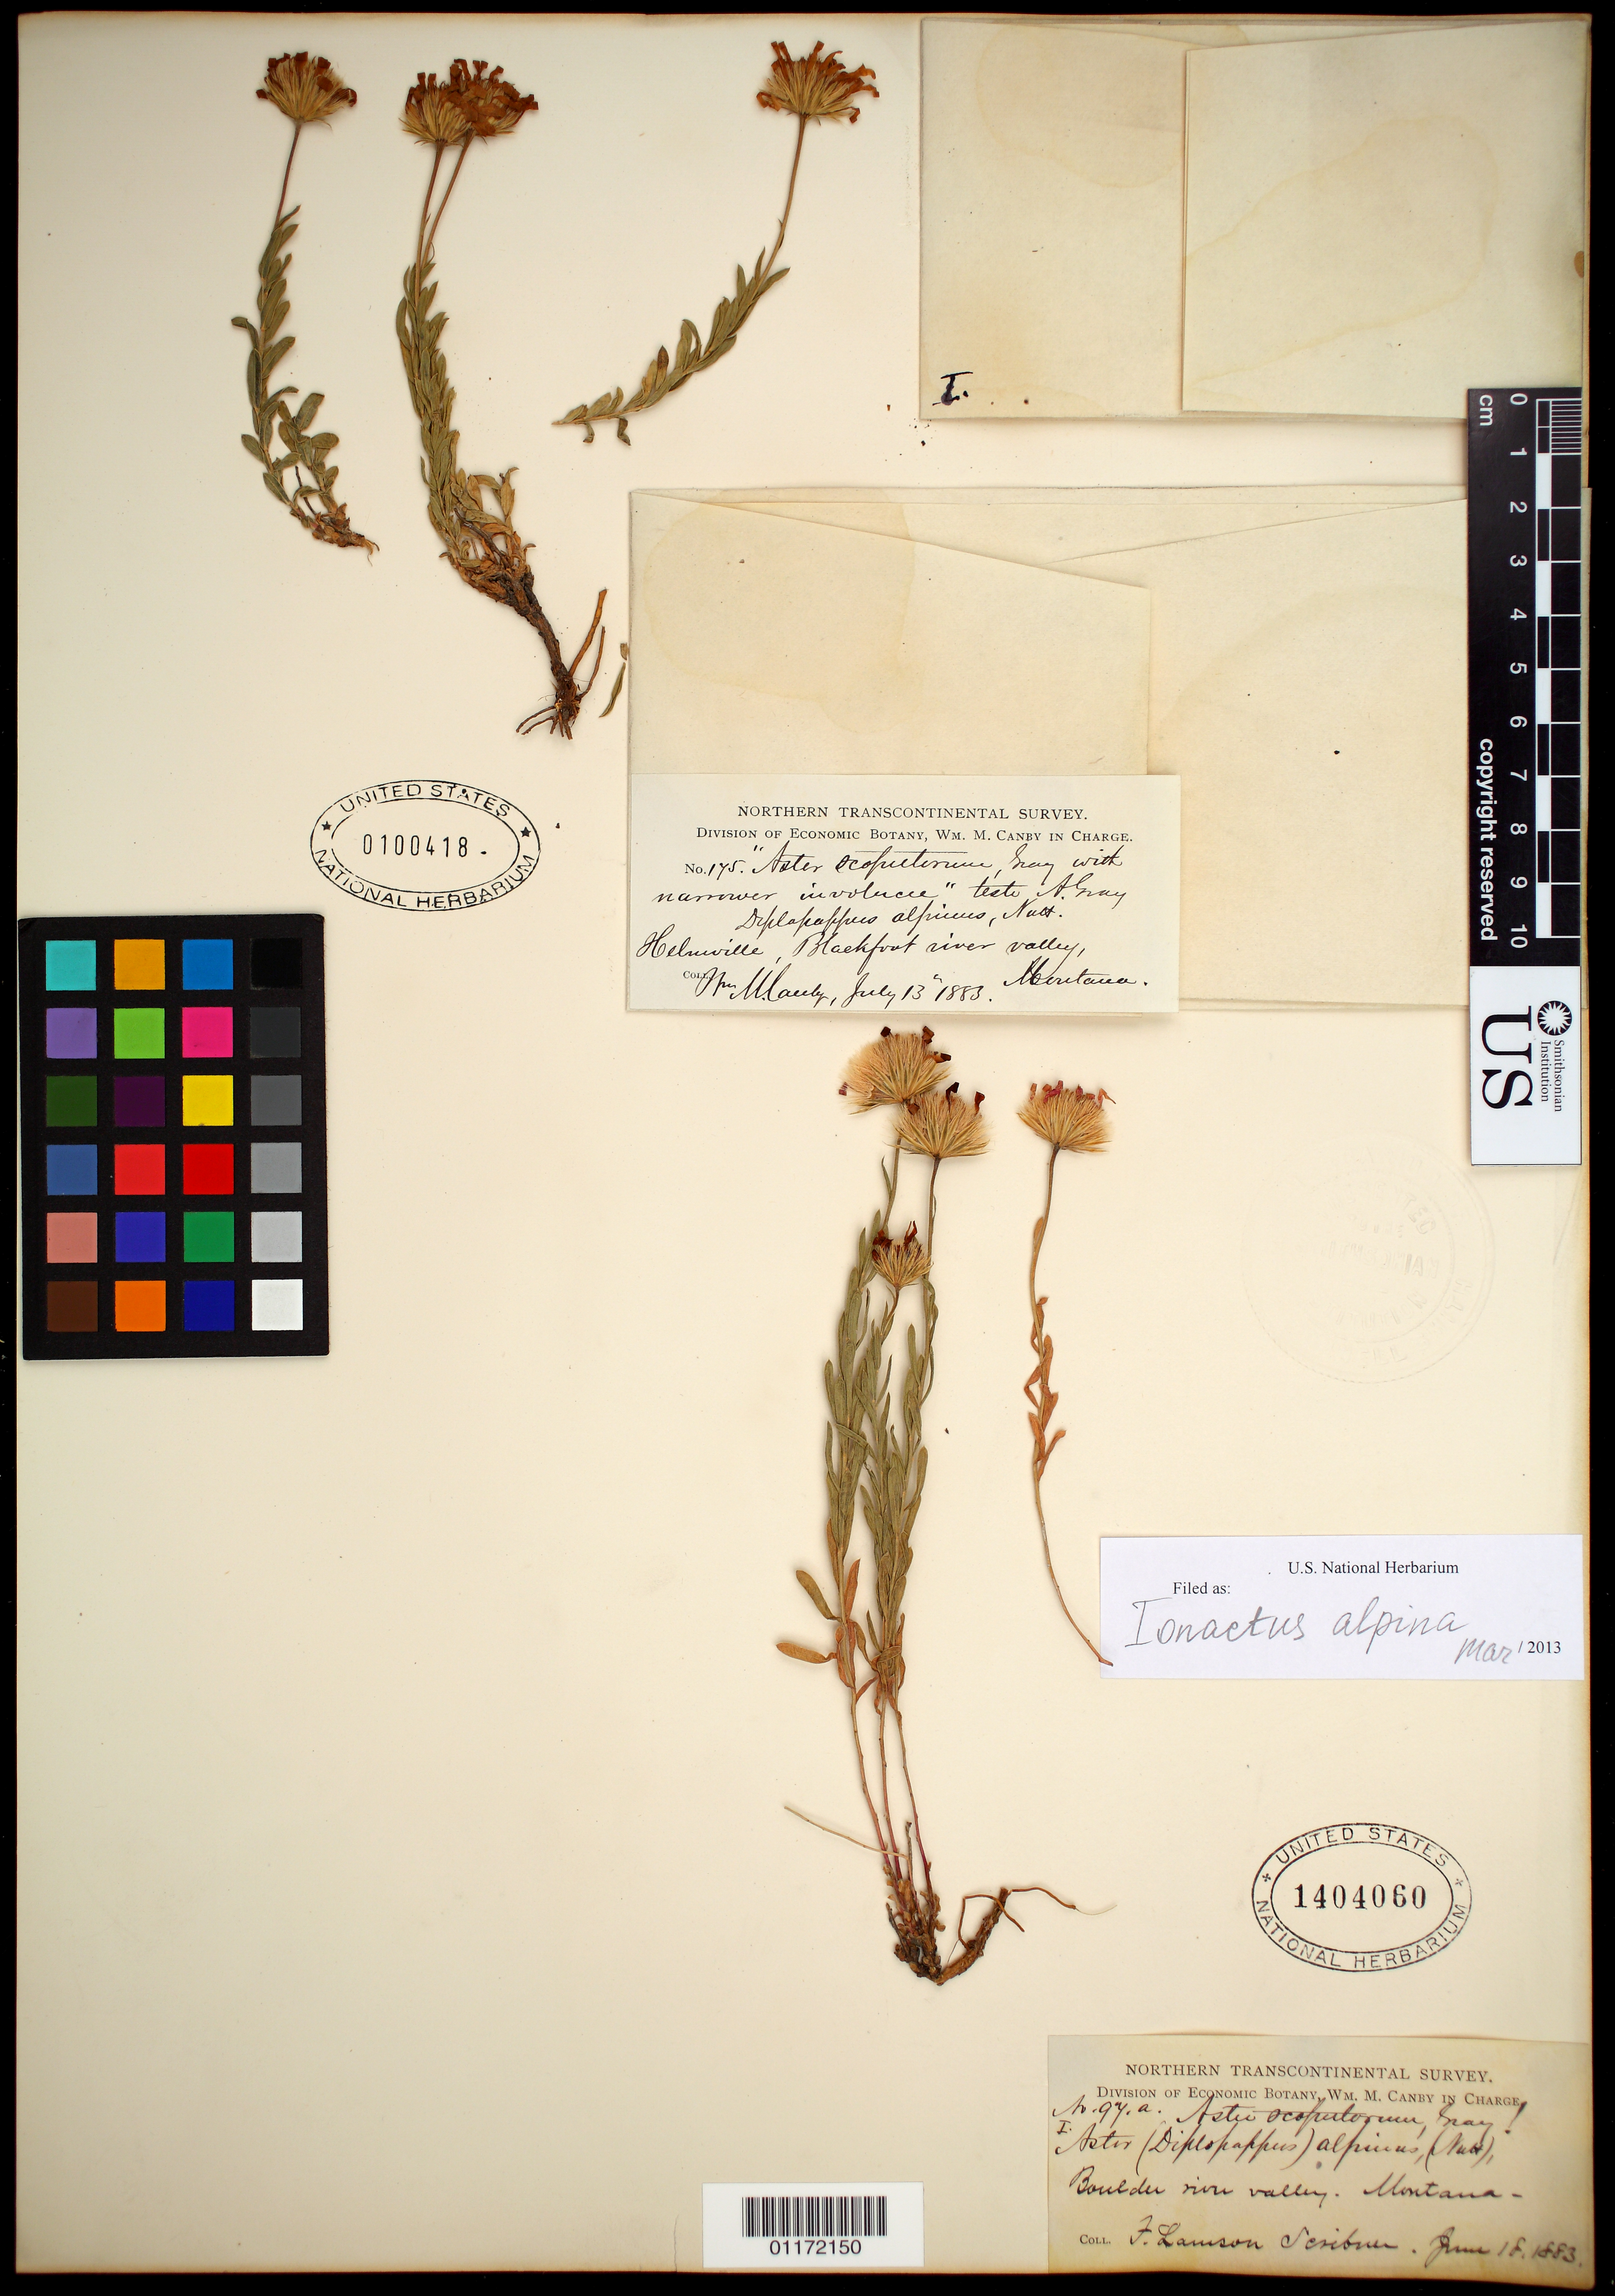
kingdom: Plantae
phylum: Tracheophyta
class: Magnoliopsida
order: Asterales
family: Asteraceae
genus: Ionactis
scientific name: Ionactis alpina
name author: (Nutt.) Greene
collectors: F. L. Scribner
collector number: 97a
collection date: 1883-06-18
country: United States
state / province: Montana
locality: Boulder River Valley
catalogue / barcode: US 1404060